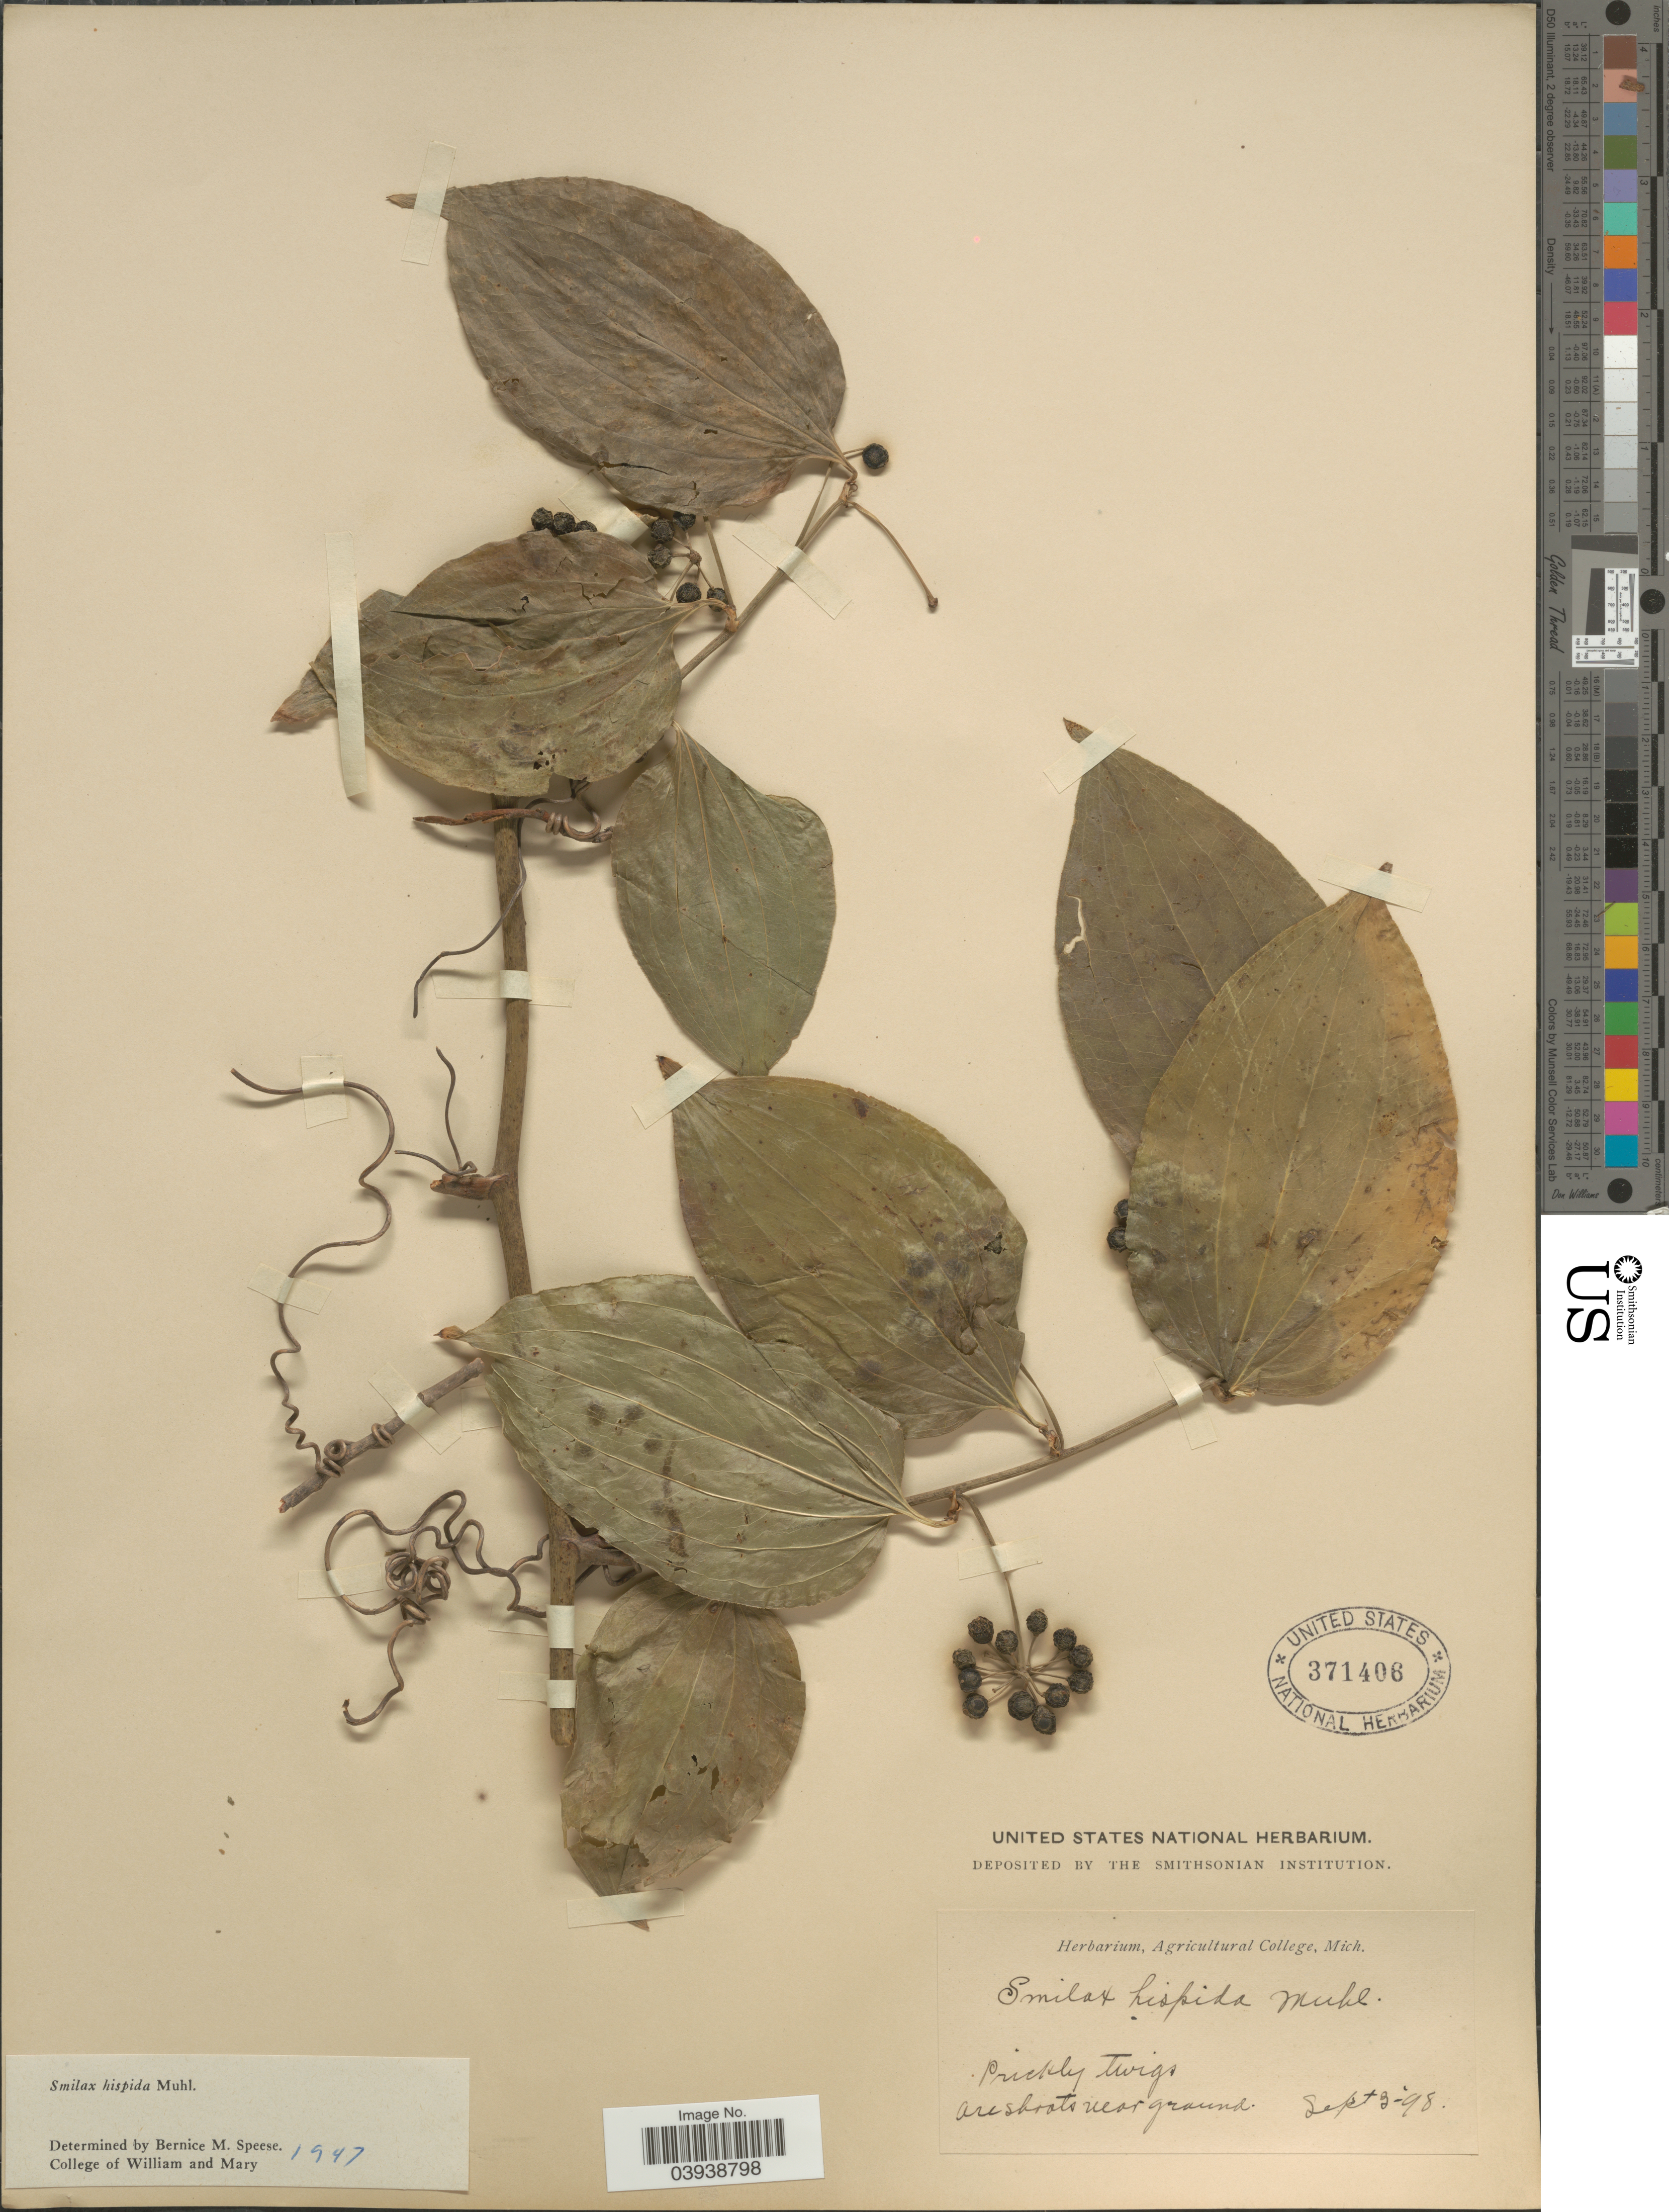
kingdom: Plantae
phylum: Tracheophyta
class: Liliopsida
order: Liliales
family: Smilacaceae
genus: Smilax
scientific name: Smilax hispida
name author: Raf.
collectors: Ex herb. Agricultural College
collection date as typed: Transcribed d/m/y: 3/9/98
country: United States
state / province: Michigan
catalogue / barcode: US 371406